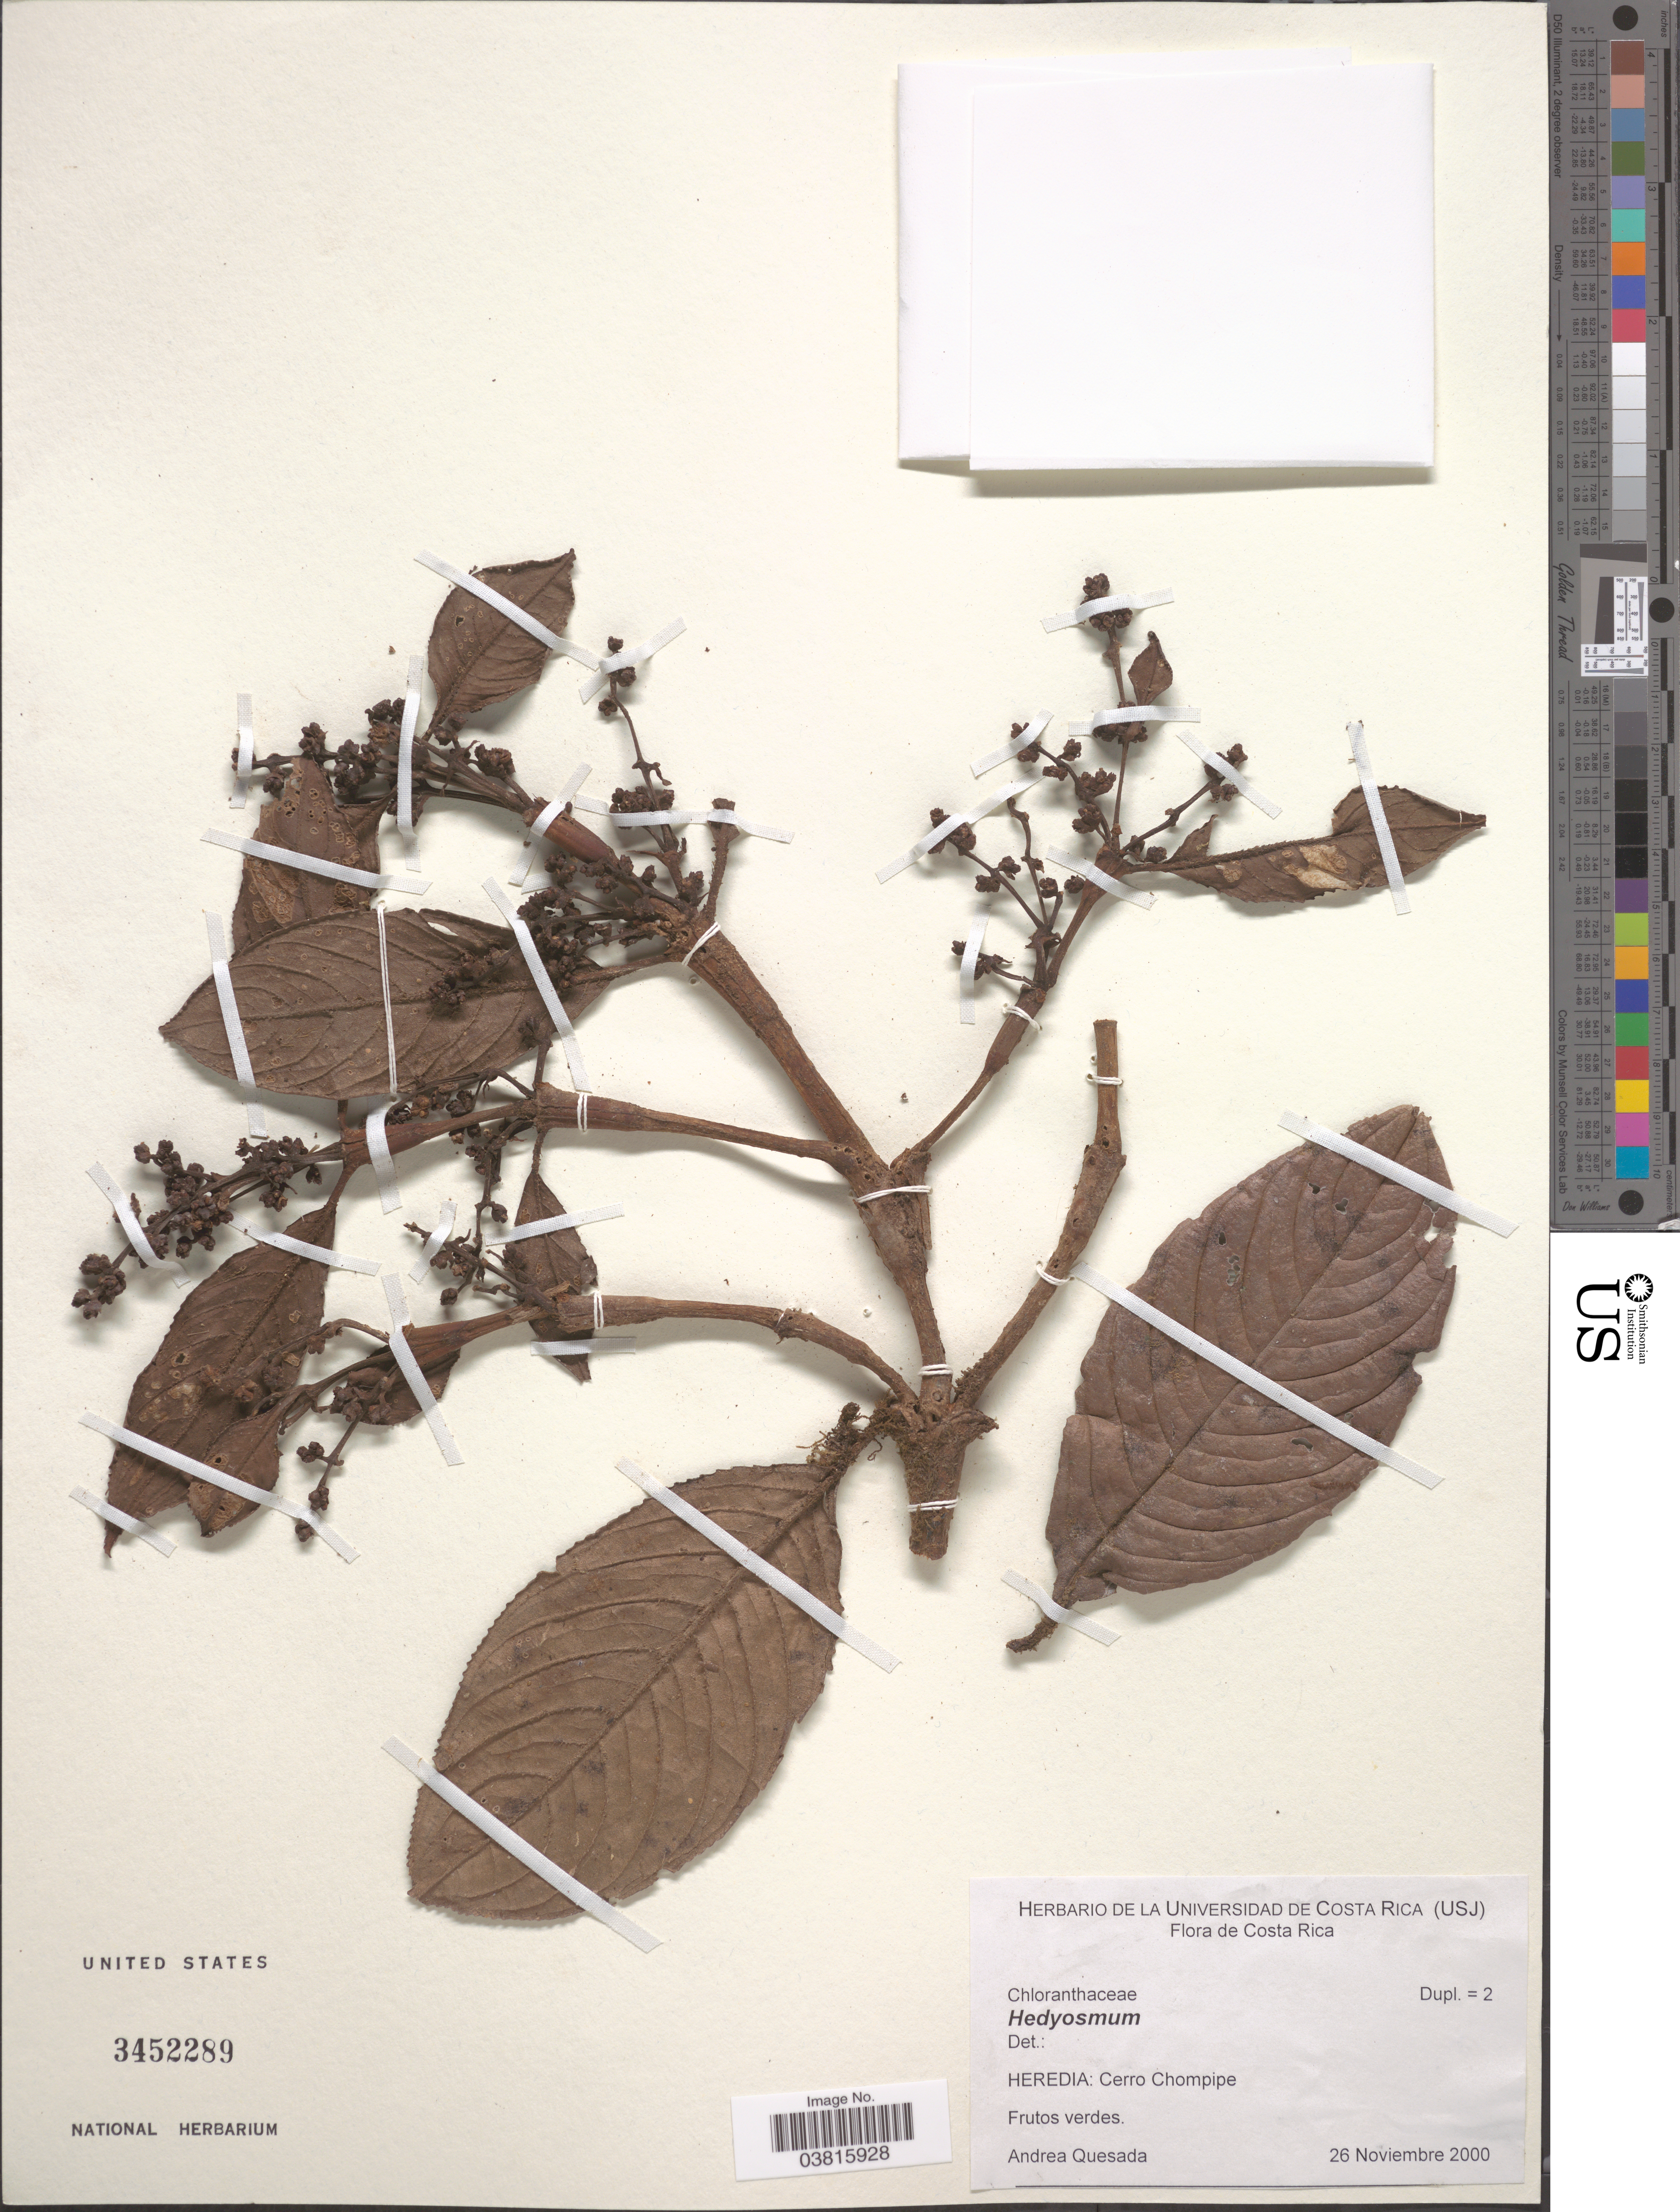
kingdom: Plantae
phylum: Tracheophyta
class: Magnoliopsida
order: Chloranthales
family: Chloranthaceae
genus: Hedyosmum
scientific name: Hedyosmum sp.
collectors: A. Quesada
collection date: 2000-11-26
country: Costa Rica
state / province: Heredia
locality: Cerro Chompipe.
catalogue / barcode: US 3452289